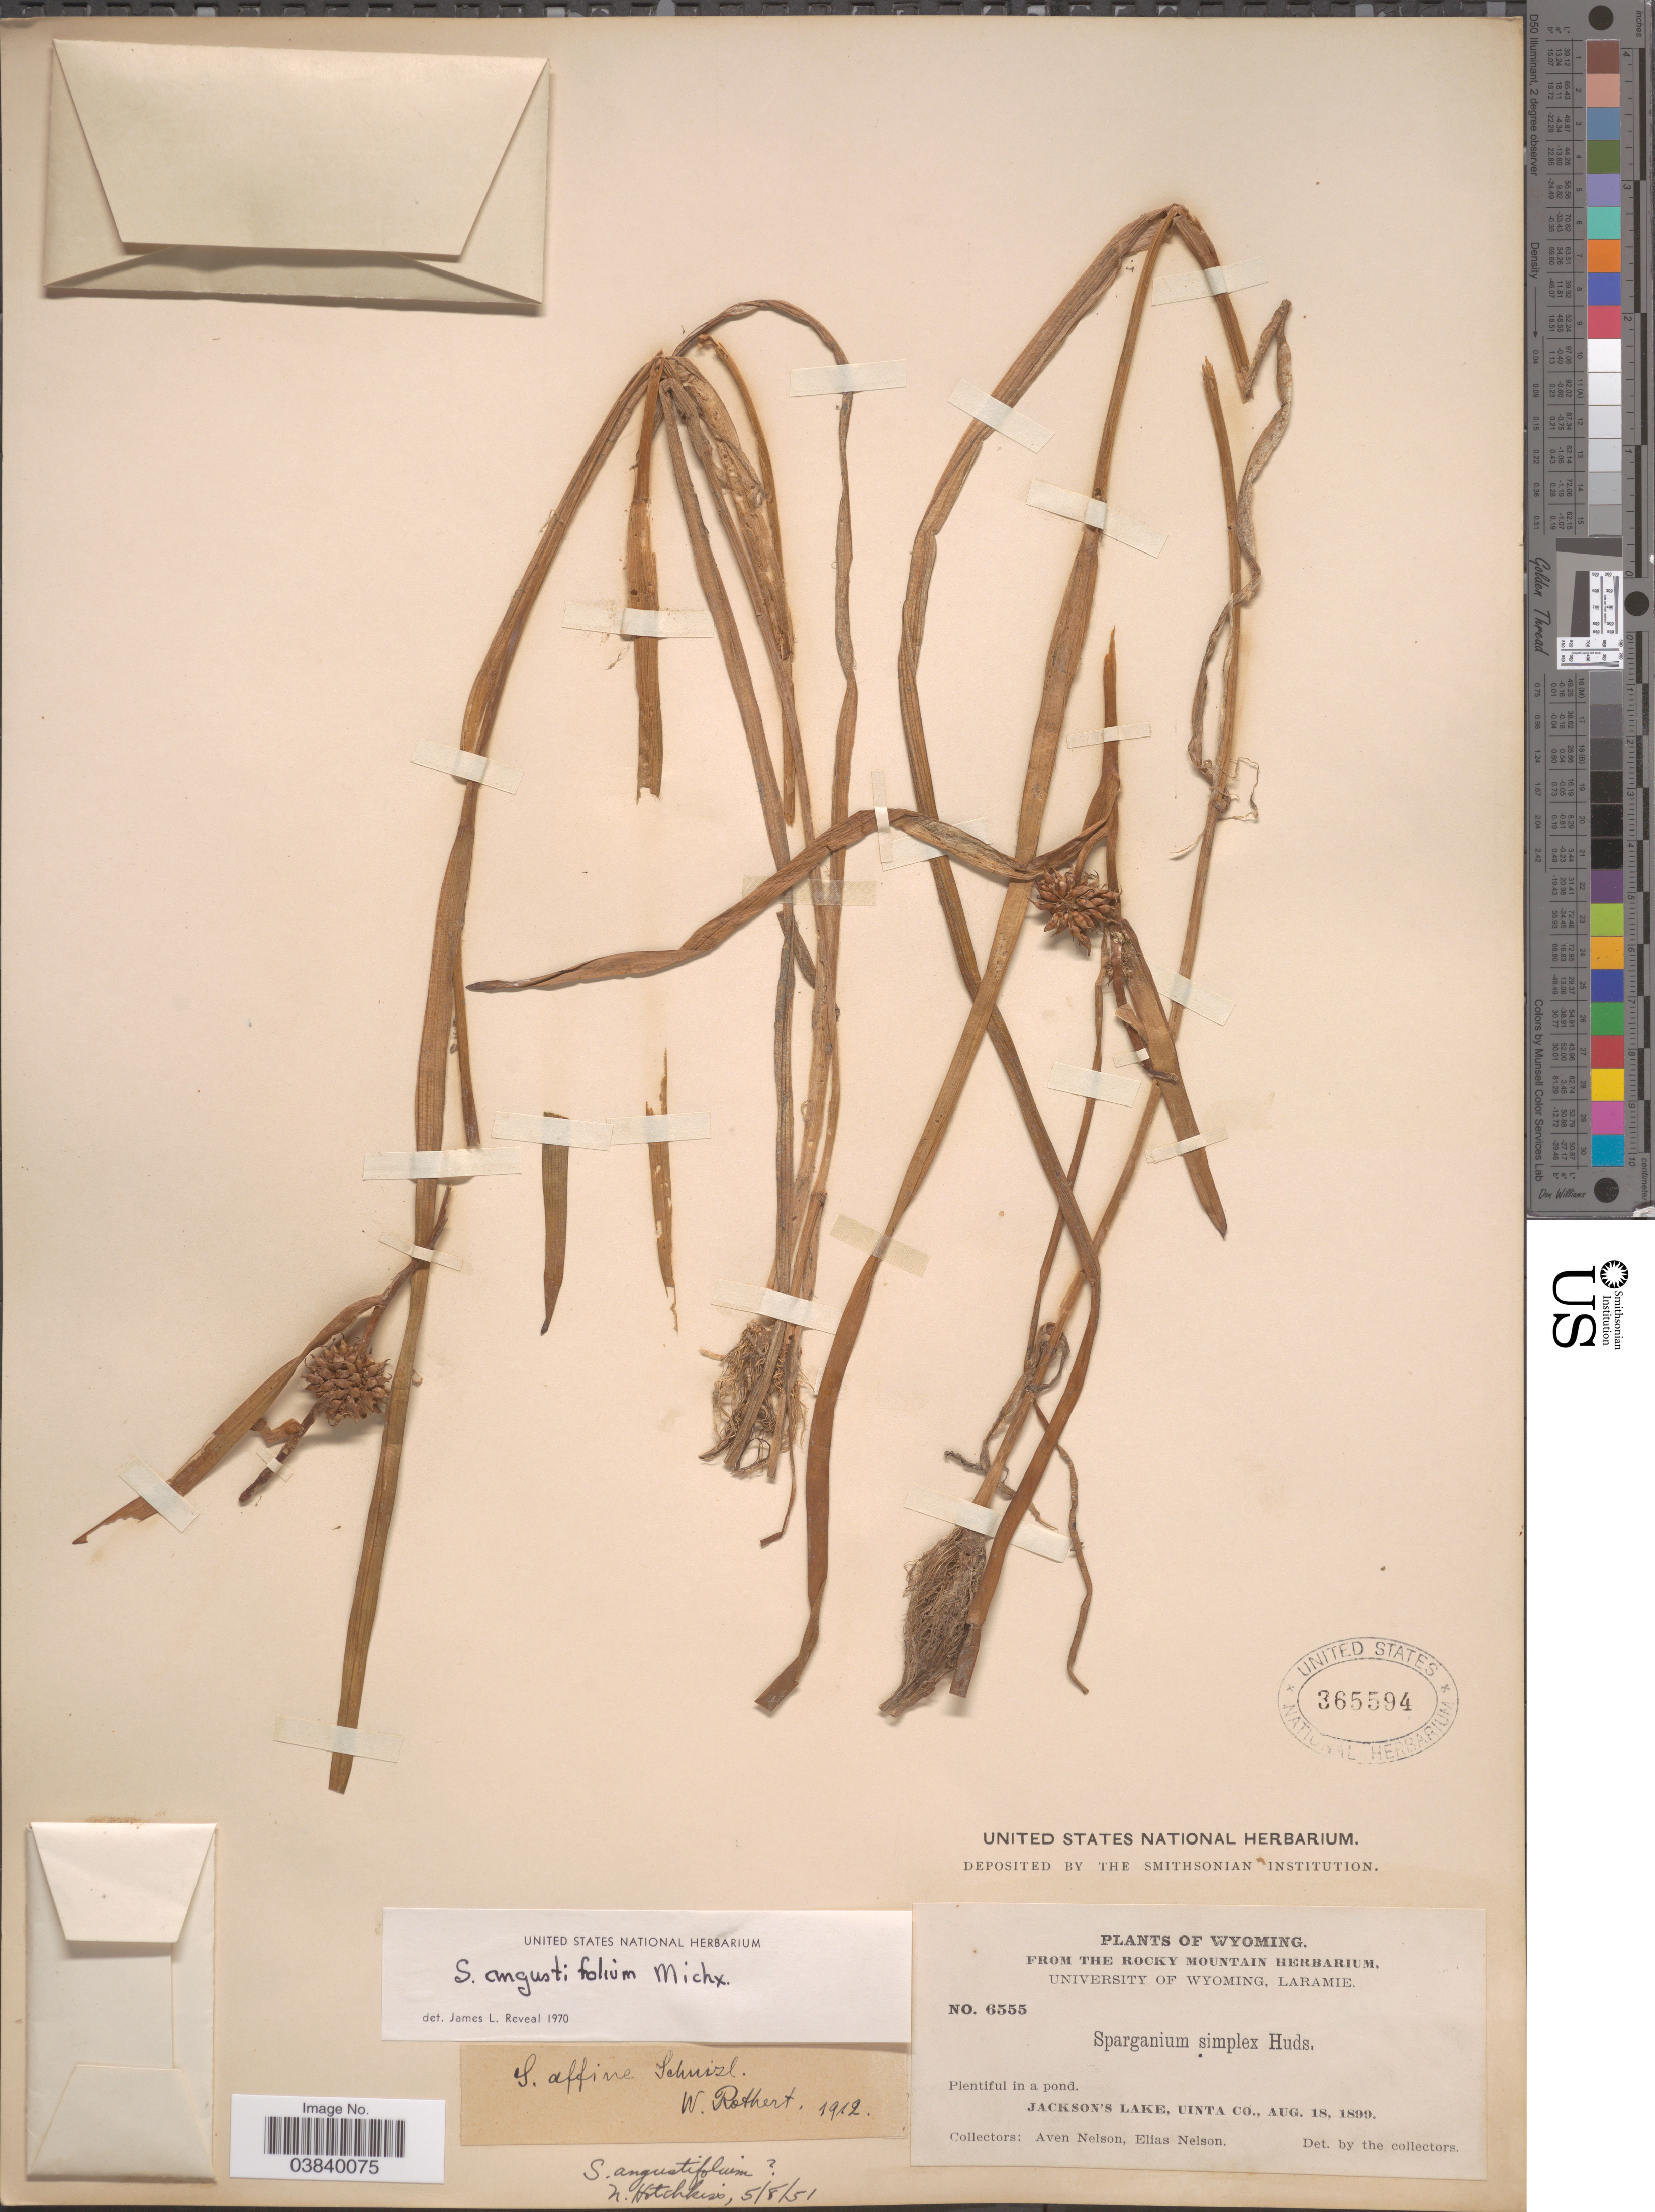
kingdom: Plantae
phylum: Tracheophyta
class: Liliopsida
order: Poales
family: Typhaceae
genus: Sparganium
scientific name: Sparganium angustifolium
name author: Michx.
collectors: A. Nelson & E. Nelson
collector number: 6555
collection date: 1899-08-18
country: United States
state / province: Wyoming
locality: Jackson's Lake, Uinta Co.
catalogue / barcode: US 365594